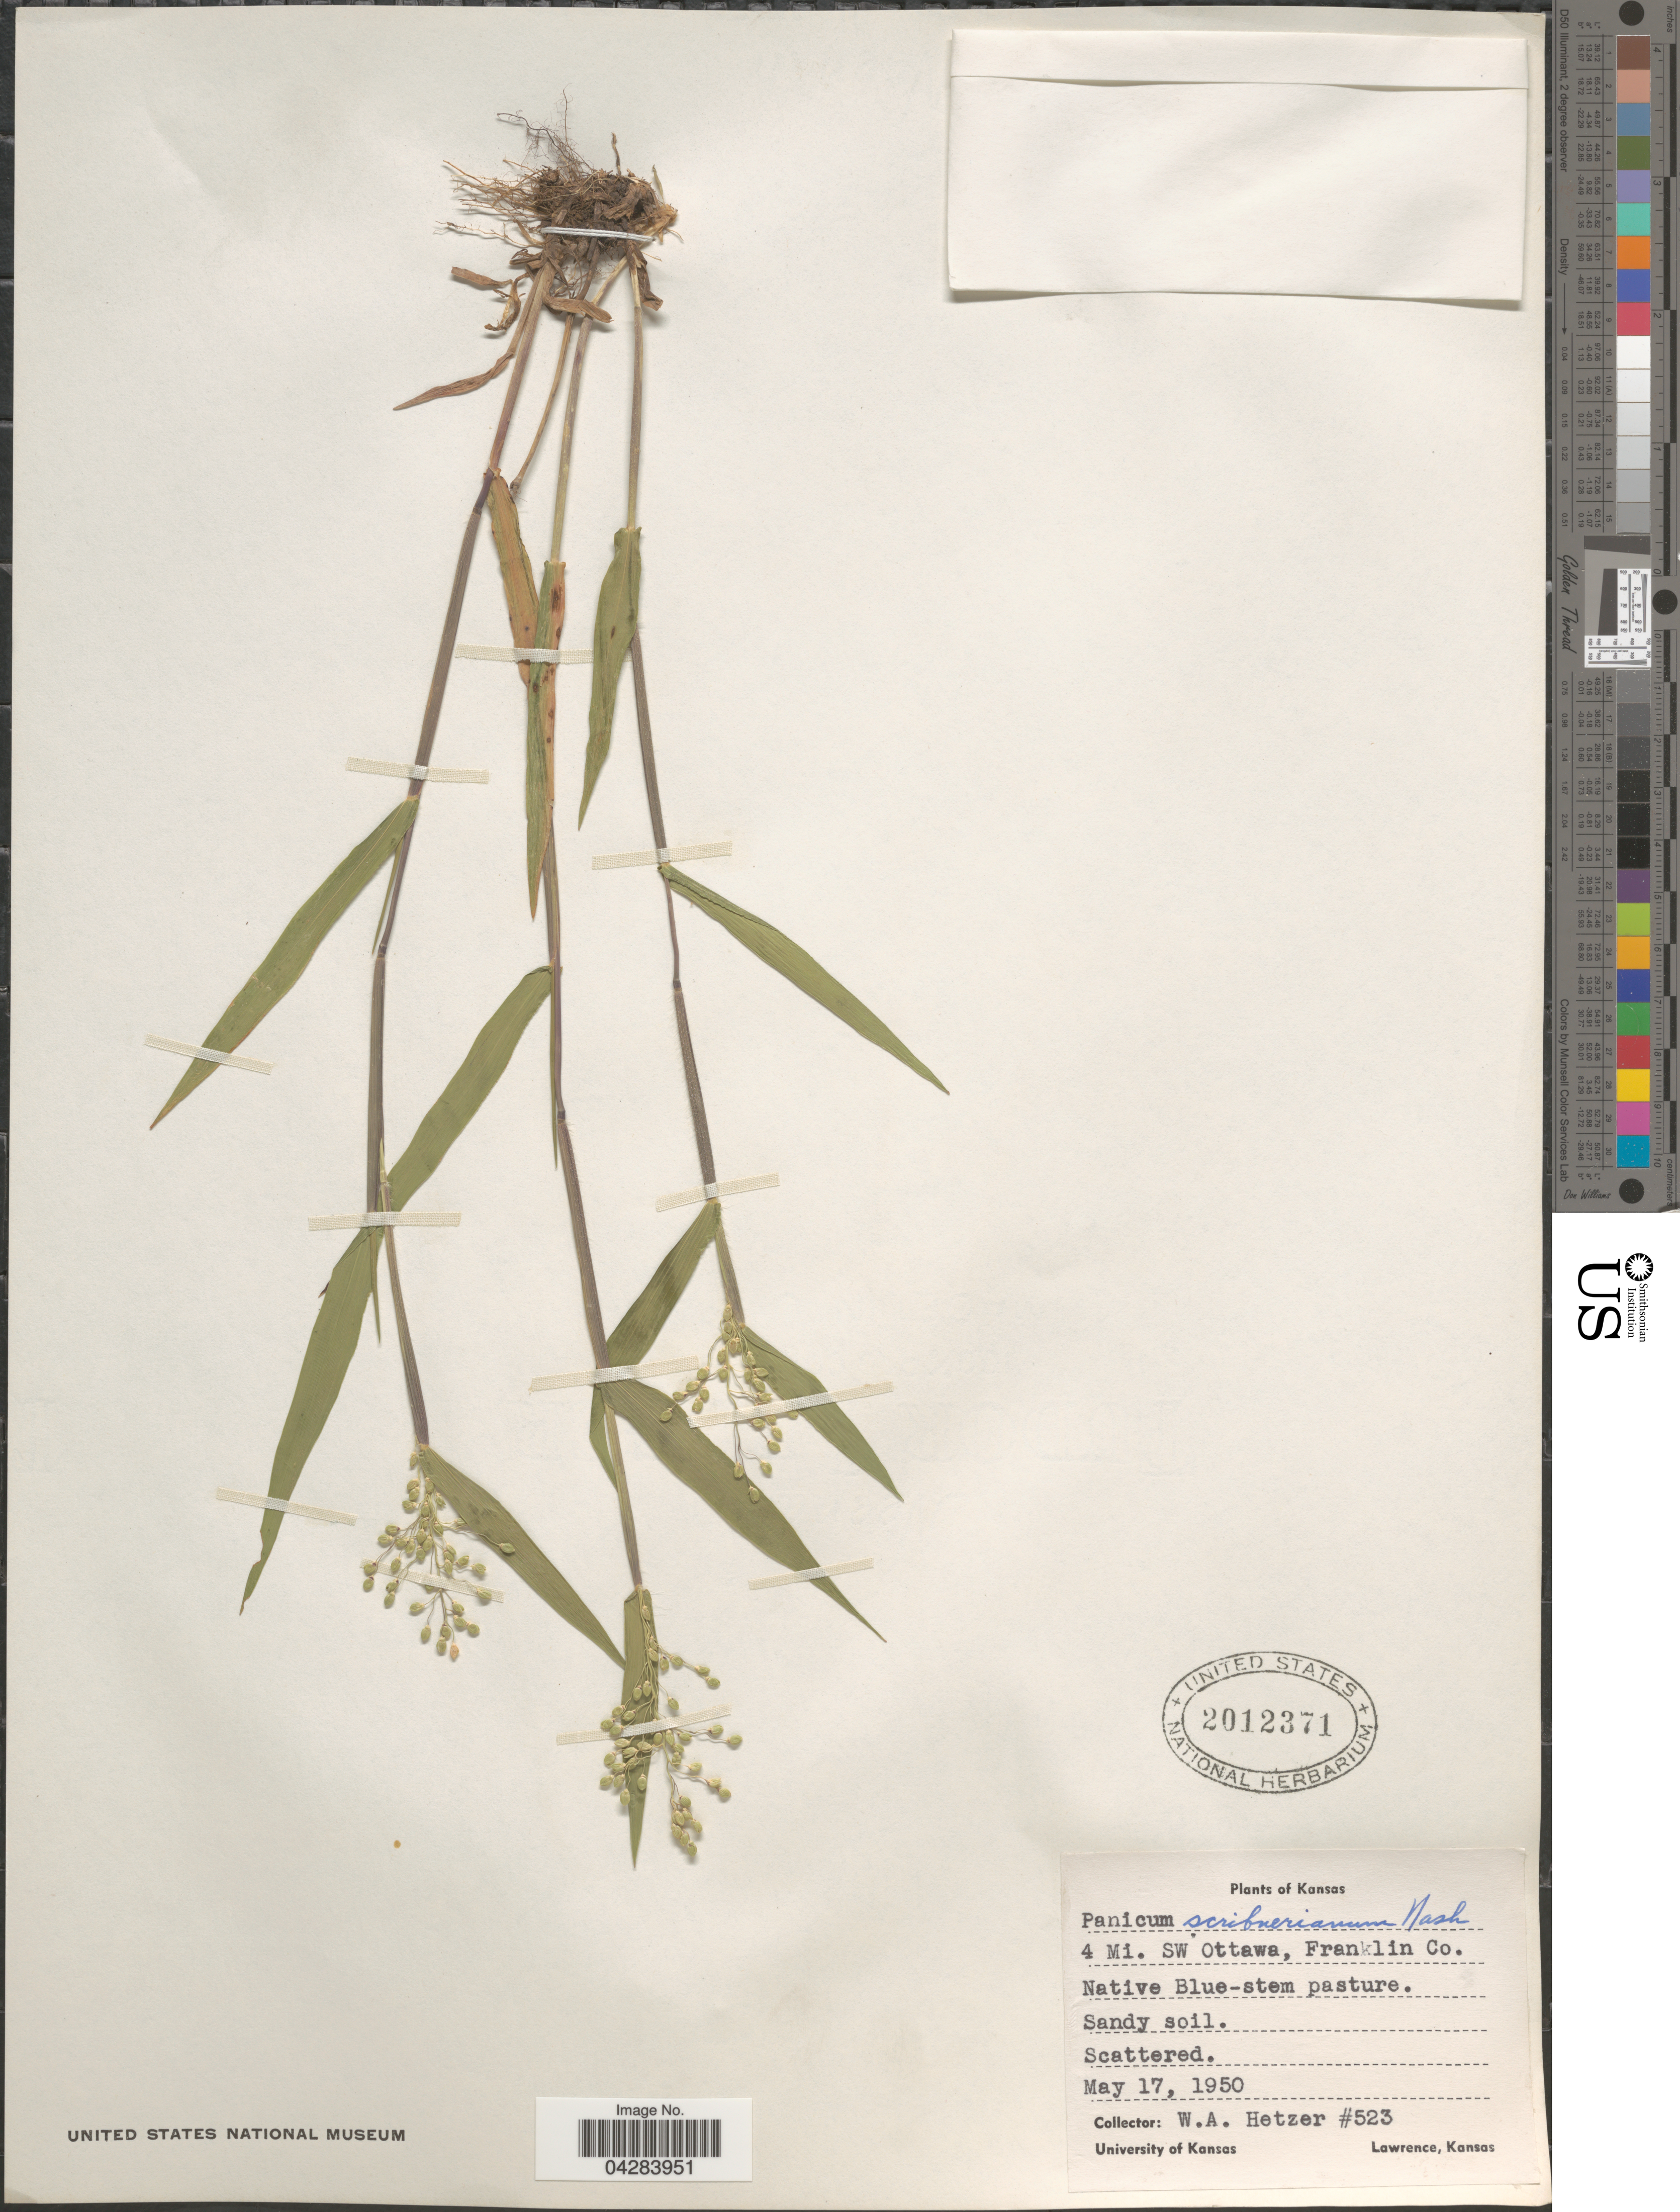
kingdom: Plantae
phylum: Tracheophyta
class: Liliopsida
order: Poales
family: Poaceae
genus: Dichanthelium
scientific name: Dichanthelium oligosanthes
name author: (Schult.) Gould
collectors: W. Hetzer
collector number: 523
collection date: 1950-05-17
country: United States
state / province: Arkansas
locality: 4 Mi. SW Ottawa, Franklin Co.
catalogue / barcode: US 2012371